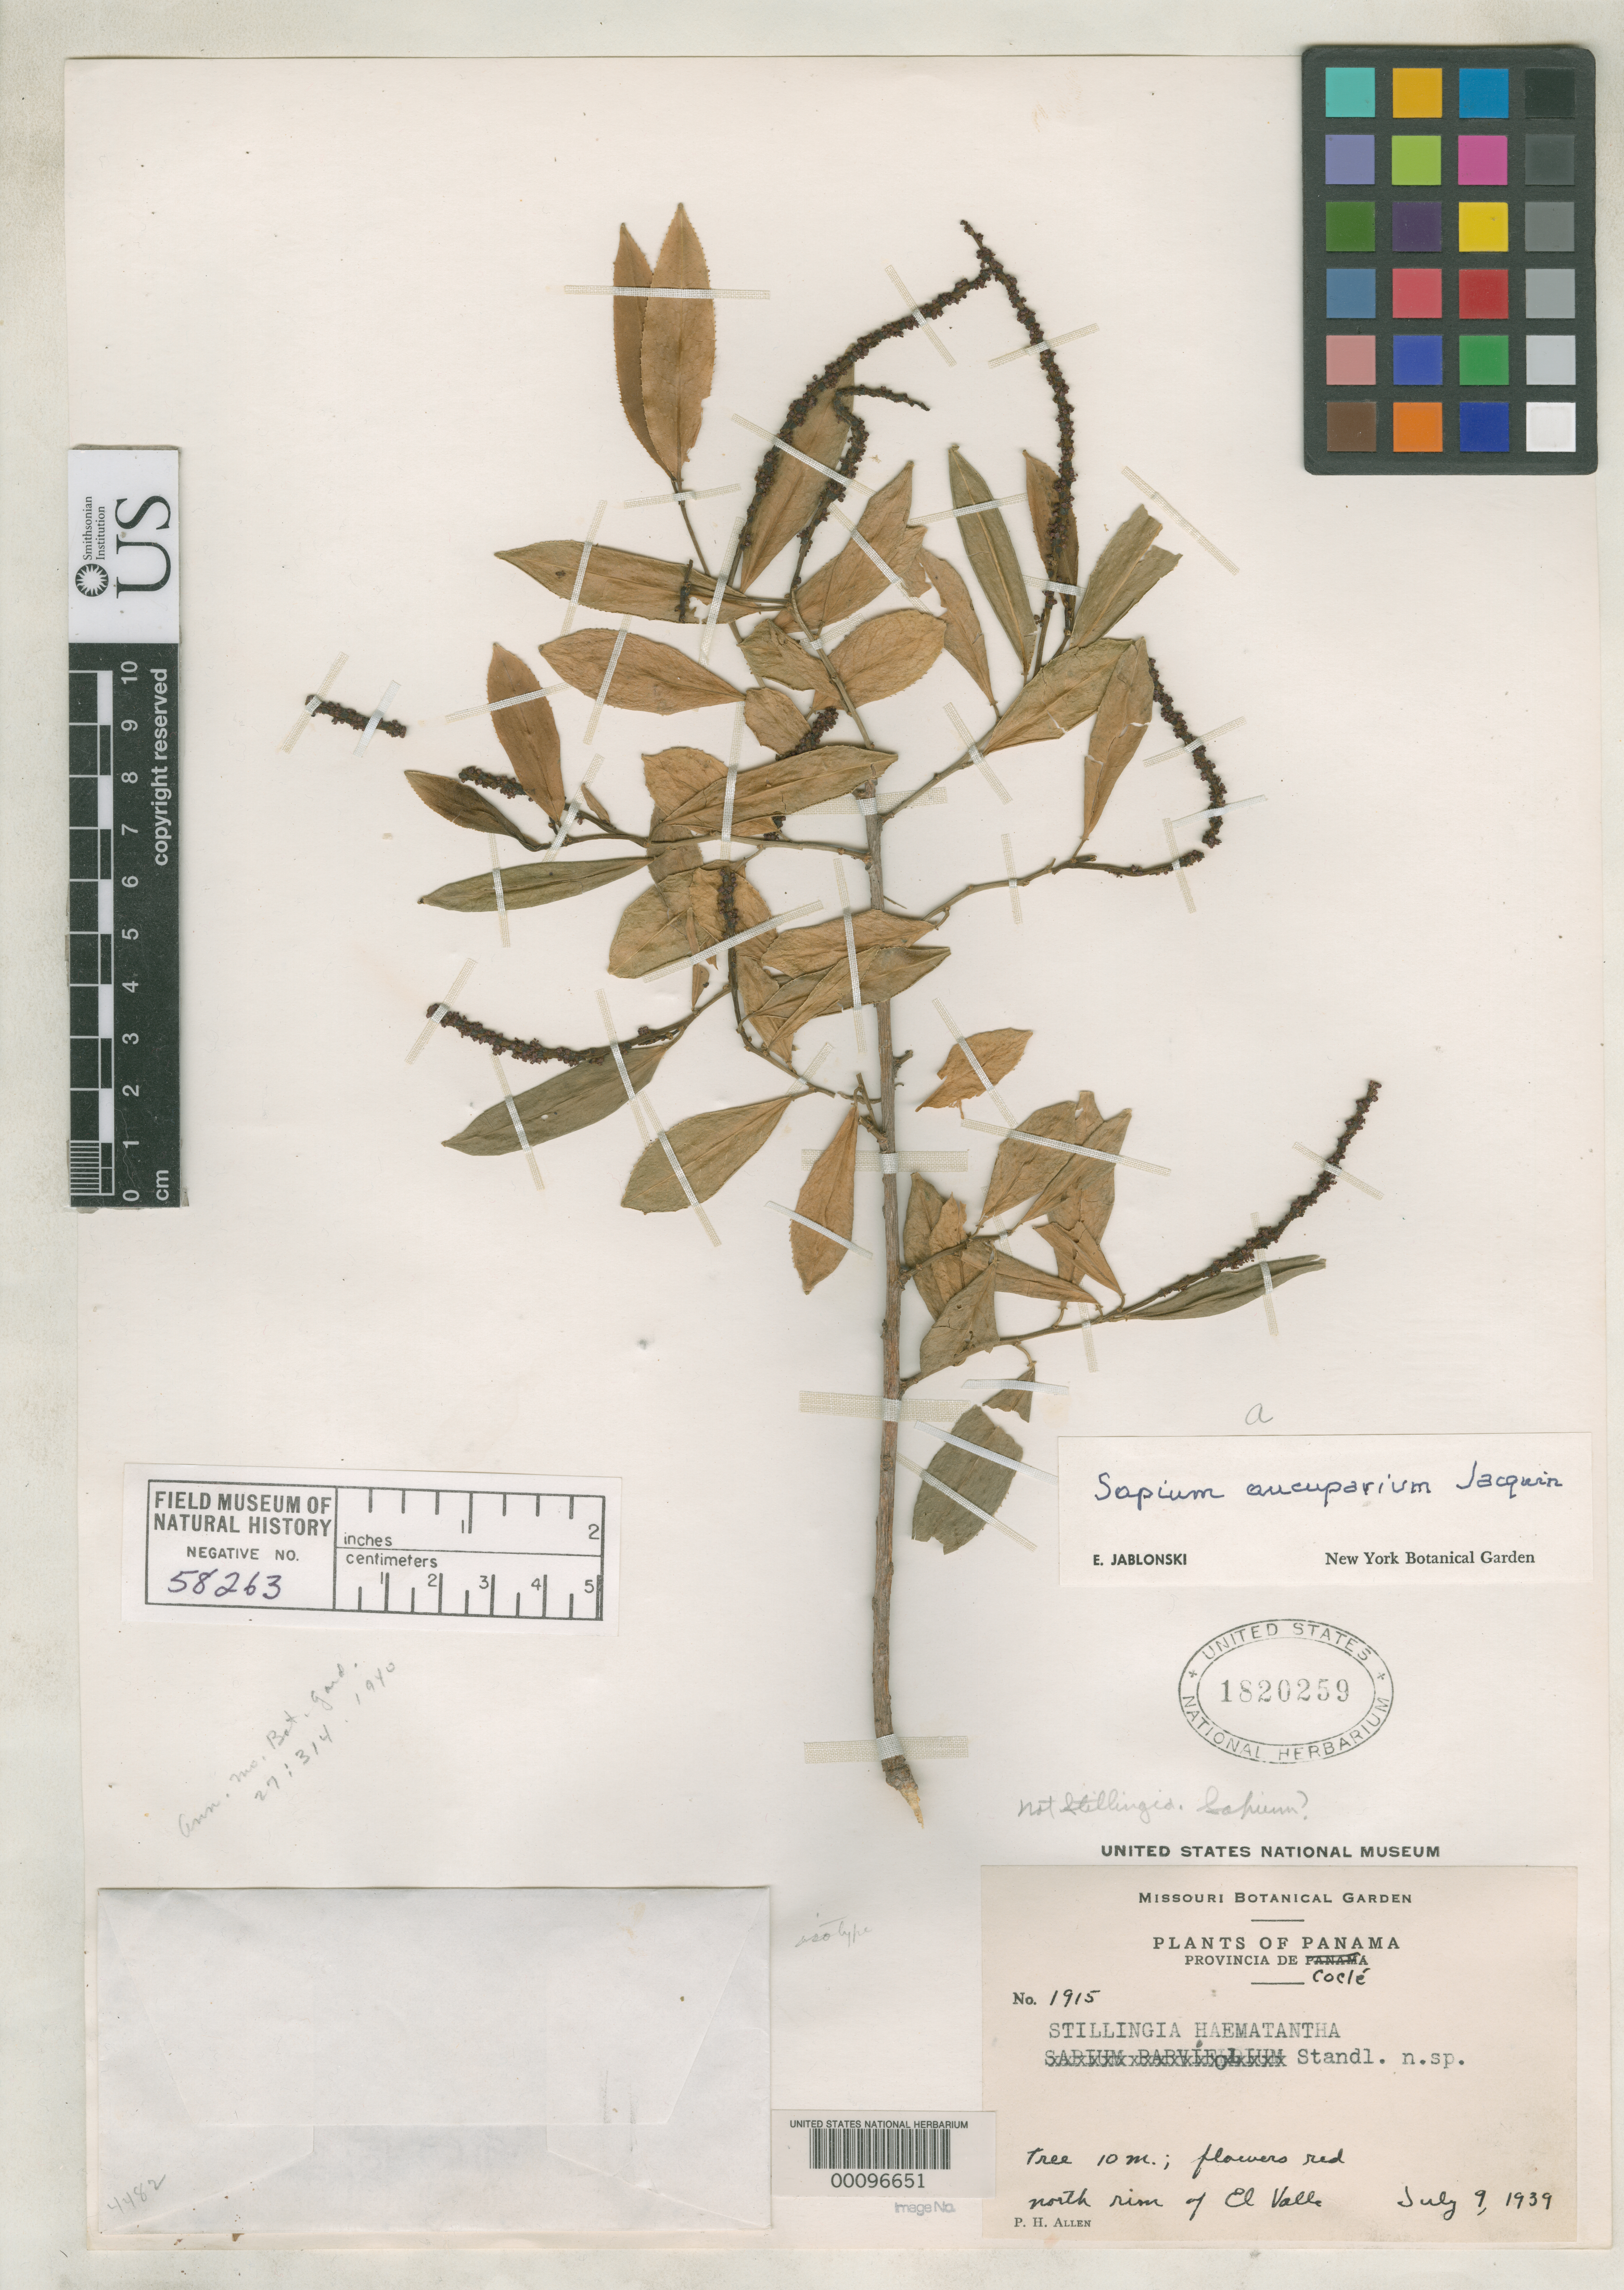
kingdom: Plantae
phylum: Tracheophyta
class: Magnoliopsida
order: Malpighiales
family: Euphorbiaceae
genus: Stillingia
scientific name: Stillingia haematantha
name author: Standl.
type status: Isotype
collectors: P. H. Allen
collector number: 1915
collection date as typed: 09 Jul 1939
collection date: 1939-07-09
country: Panama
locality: North rim of El Valle.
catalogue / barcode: US 1820259